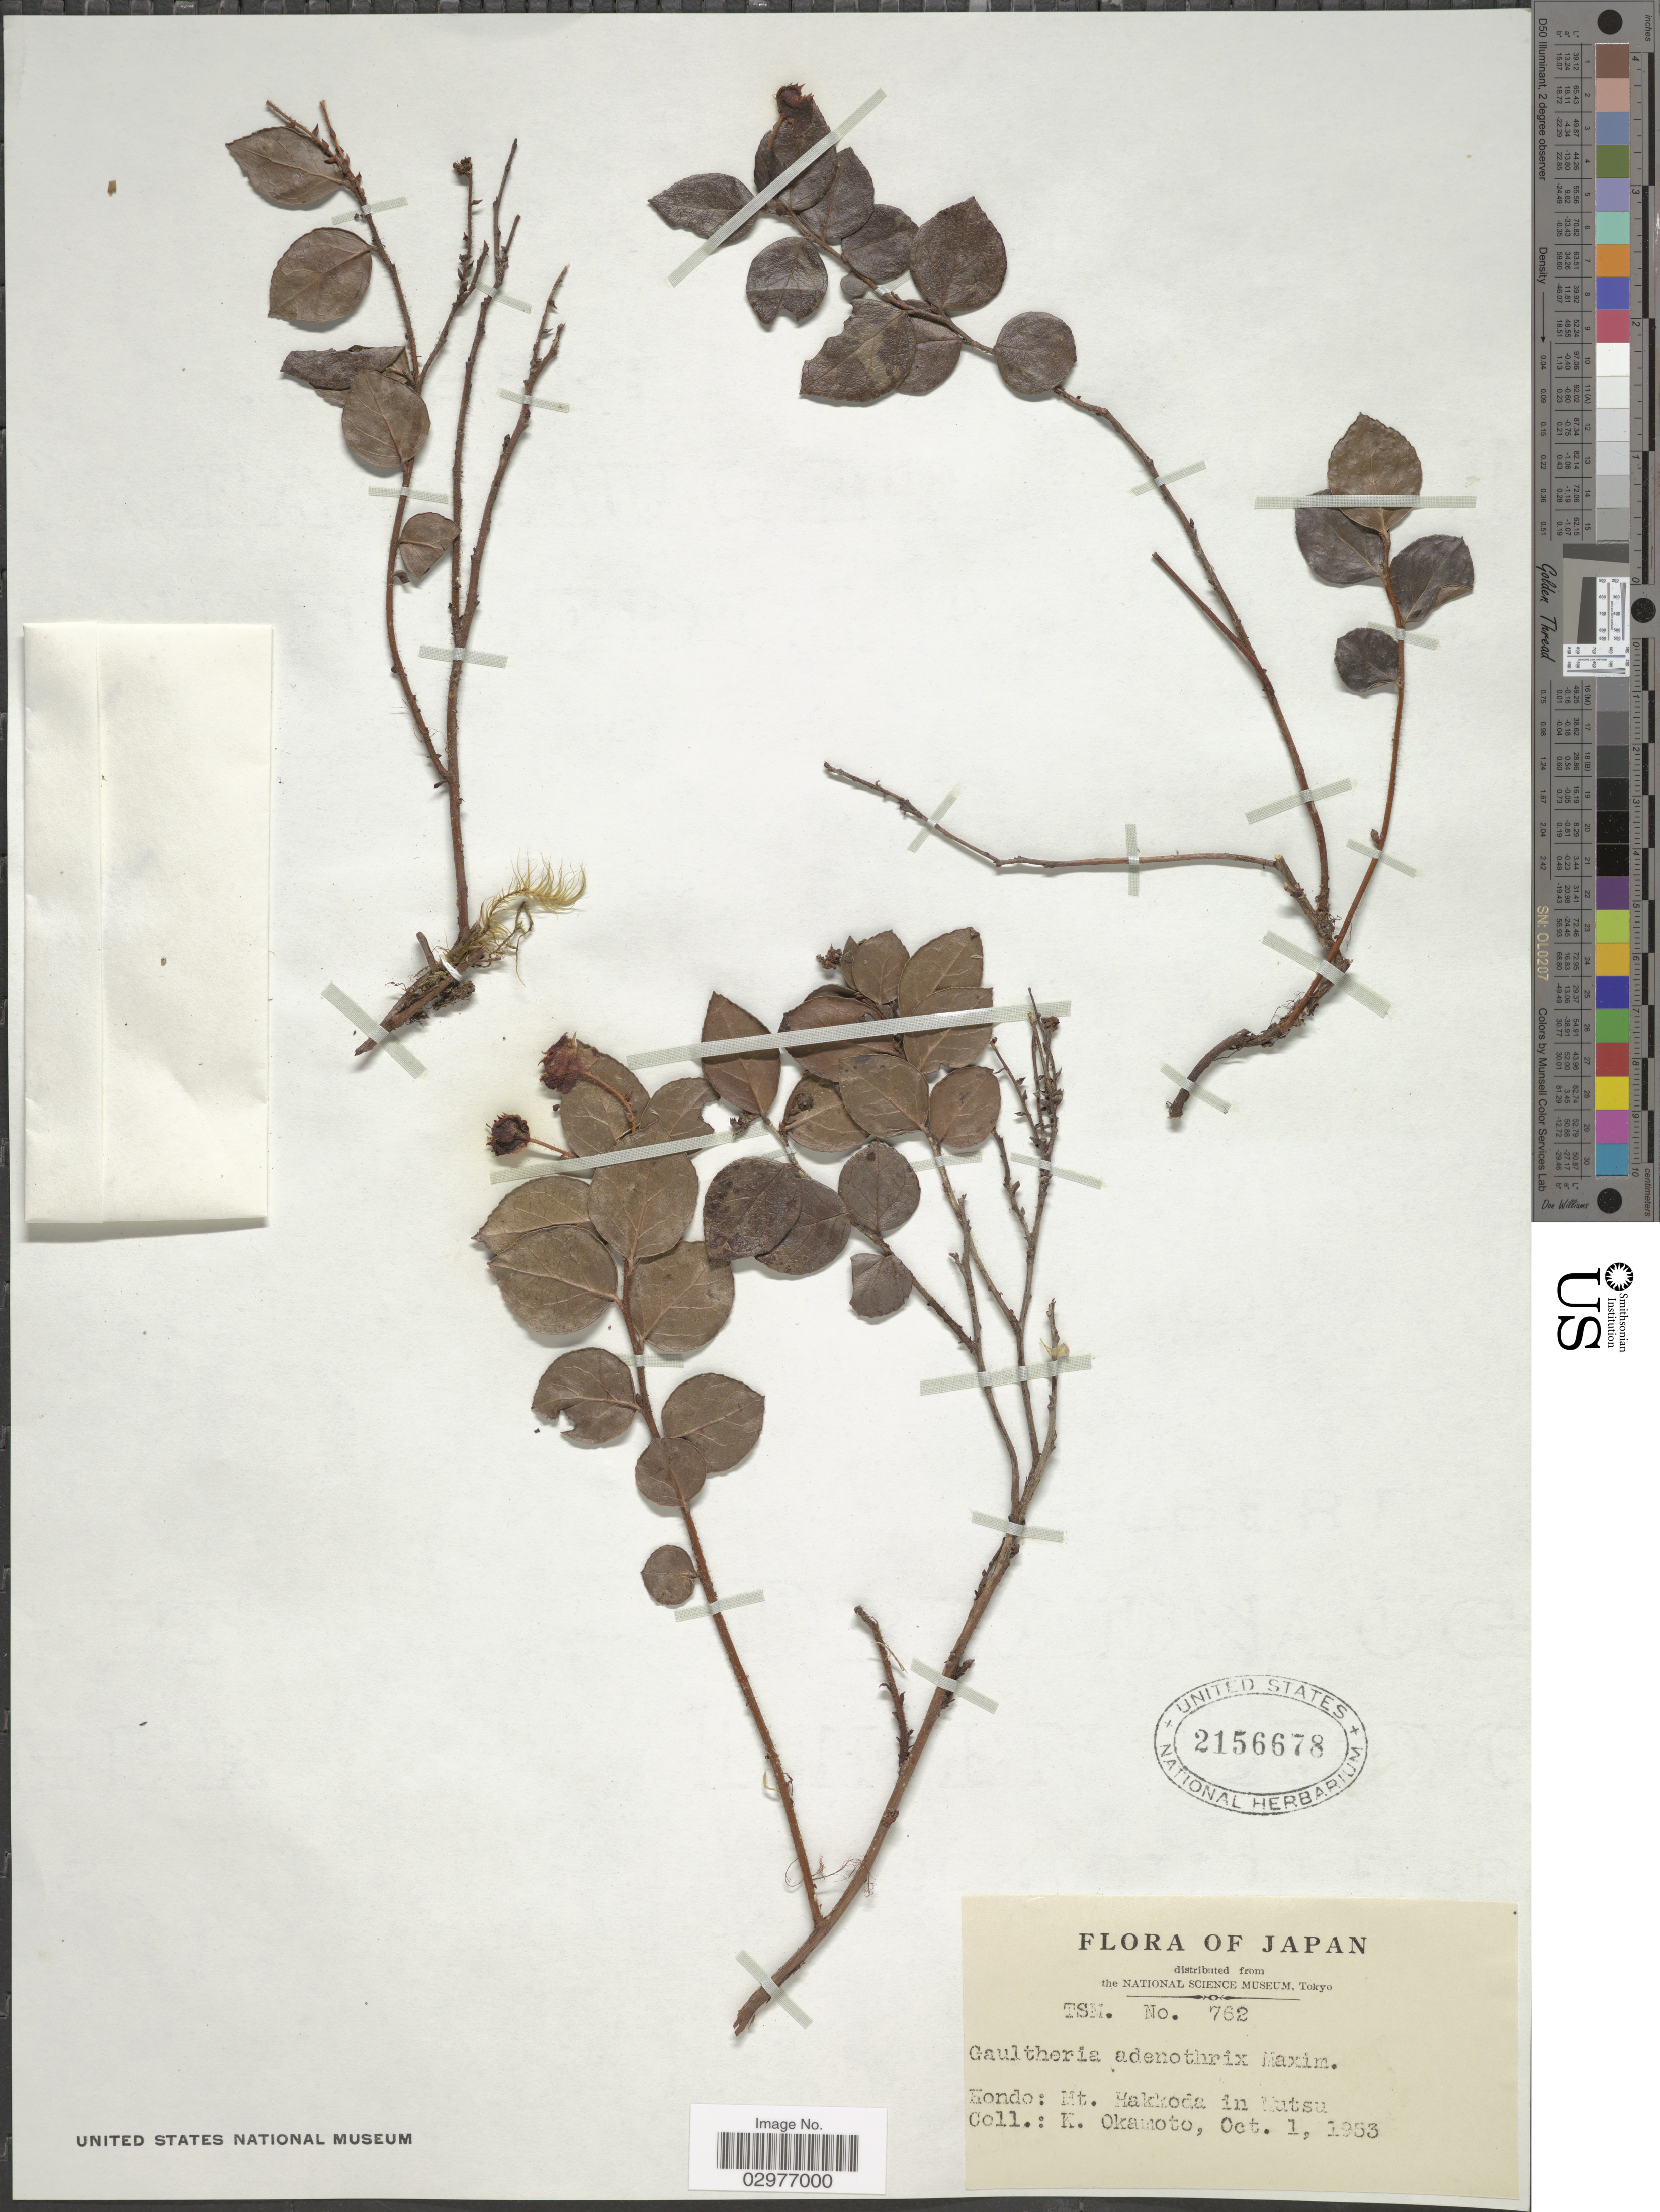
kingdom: Plantae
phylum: Tracheophyta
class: Magnoliopsida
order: Ericales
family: Ericaceae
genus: Gaultheria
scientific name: Gaultheria adenothrix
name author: (Miq.) Maxim.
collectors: K. Okamoto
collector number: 762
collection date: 1953-10-01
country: Japan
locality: Hondo: Mt. Hakkoda in Mutsu.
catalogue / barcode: US 2156678